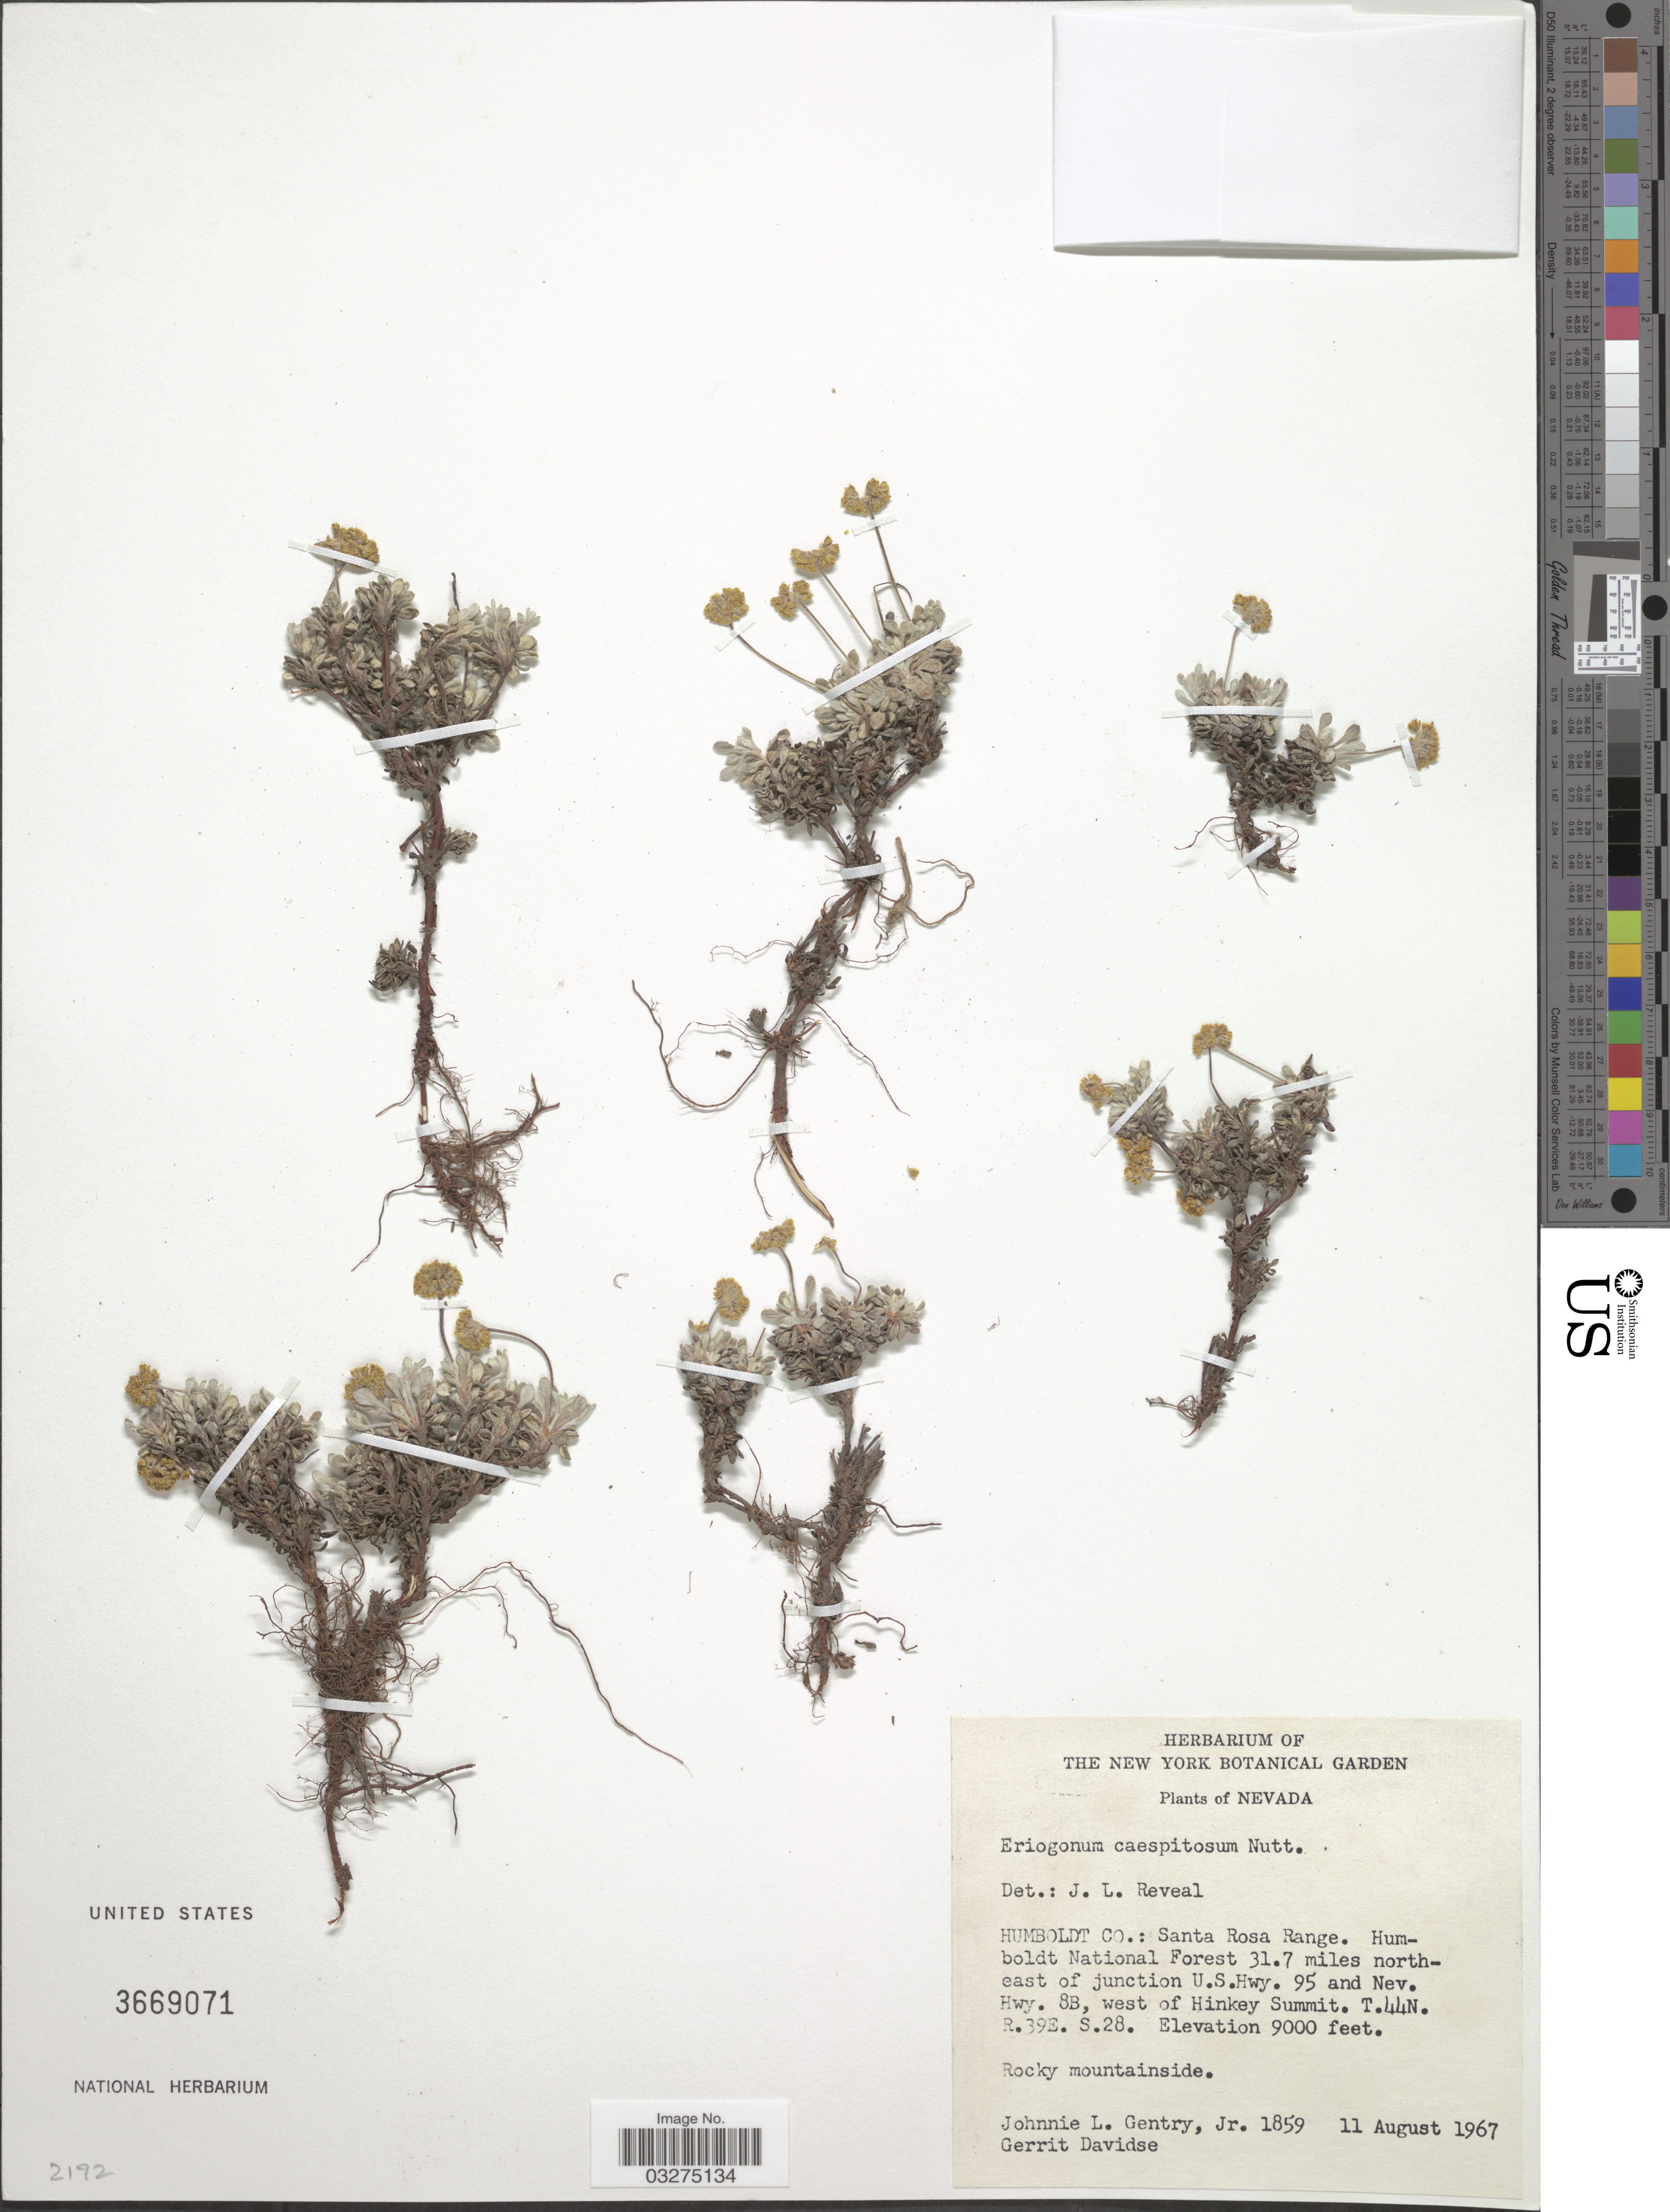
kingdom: Plantae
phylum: Tracheophyta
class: Magnoliopsida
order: Caryophyllales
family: Polygonaceae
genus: Eriogonum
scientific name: Eriogonum caespitosum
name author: Nutt.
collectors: J. L. Gentry & G. Davidse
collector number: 1859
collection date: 1967-08-11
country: United States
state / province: Nevada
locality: Humboldt Co.: Santa Rosa Range. Humboldt National Forest 31.7 miles northeast of junction U.S. Hwy. 95 and Nev. Hwy. 8B, west of Hinkey Summit. T.44N. R.39E. S.28.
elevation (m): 2743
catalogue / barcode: US 3669071